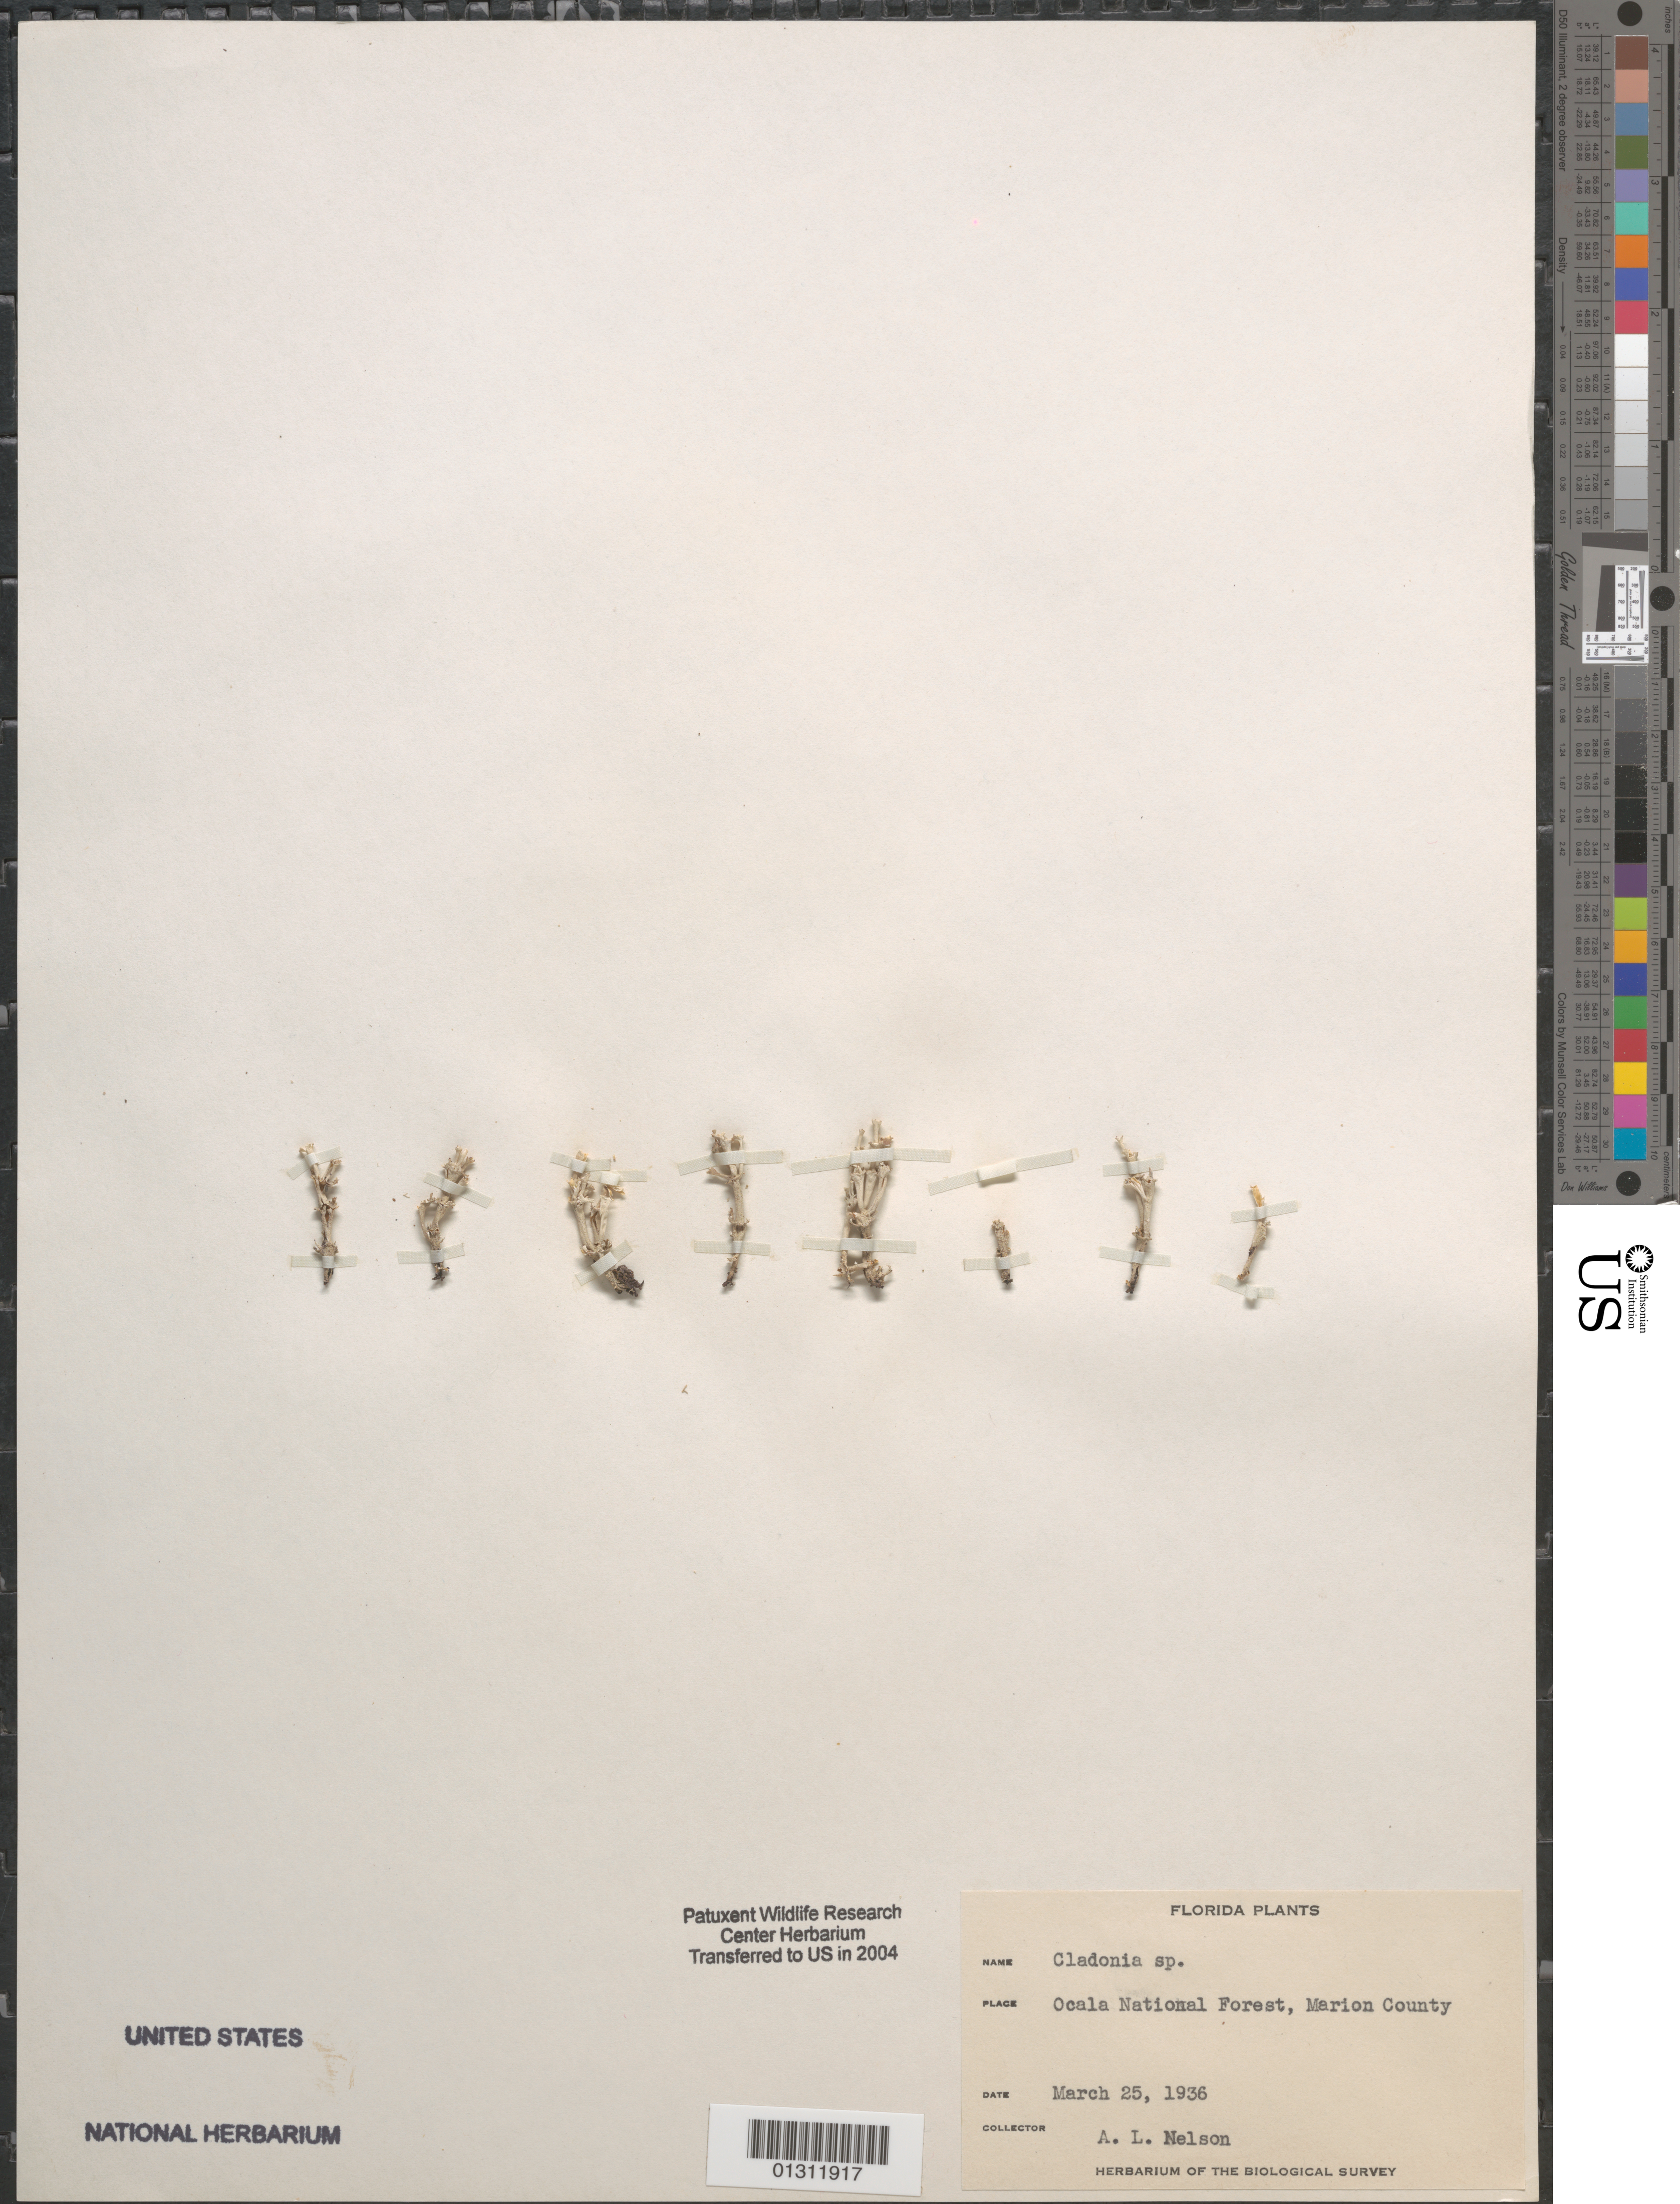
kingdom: Fungi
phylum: Ascomycota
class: Lecanoromycetes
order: Lecanorales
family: Cladoniaceae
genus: Cladonia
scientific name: Cladonia sp.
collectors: A. L. Nelson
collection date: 1936-03-25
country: United States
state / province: Florida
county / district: Marion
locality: Ocala National Forest